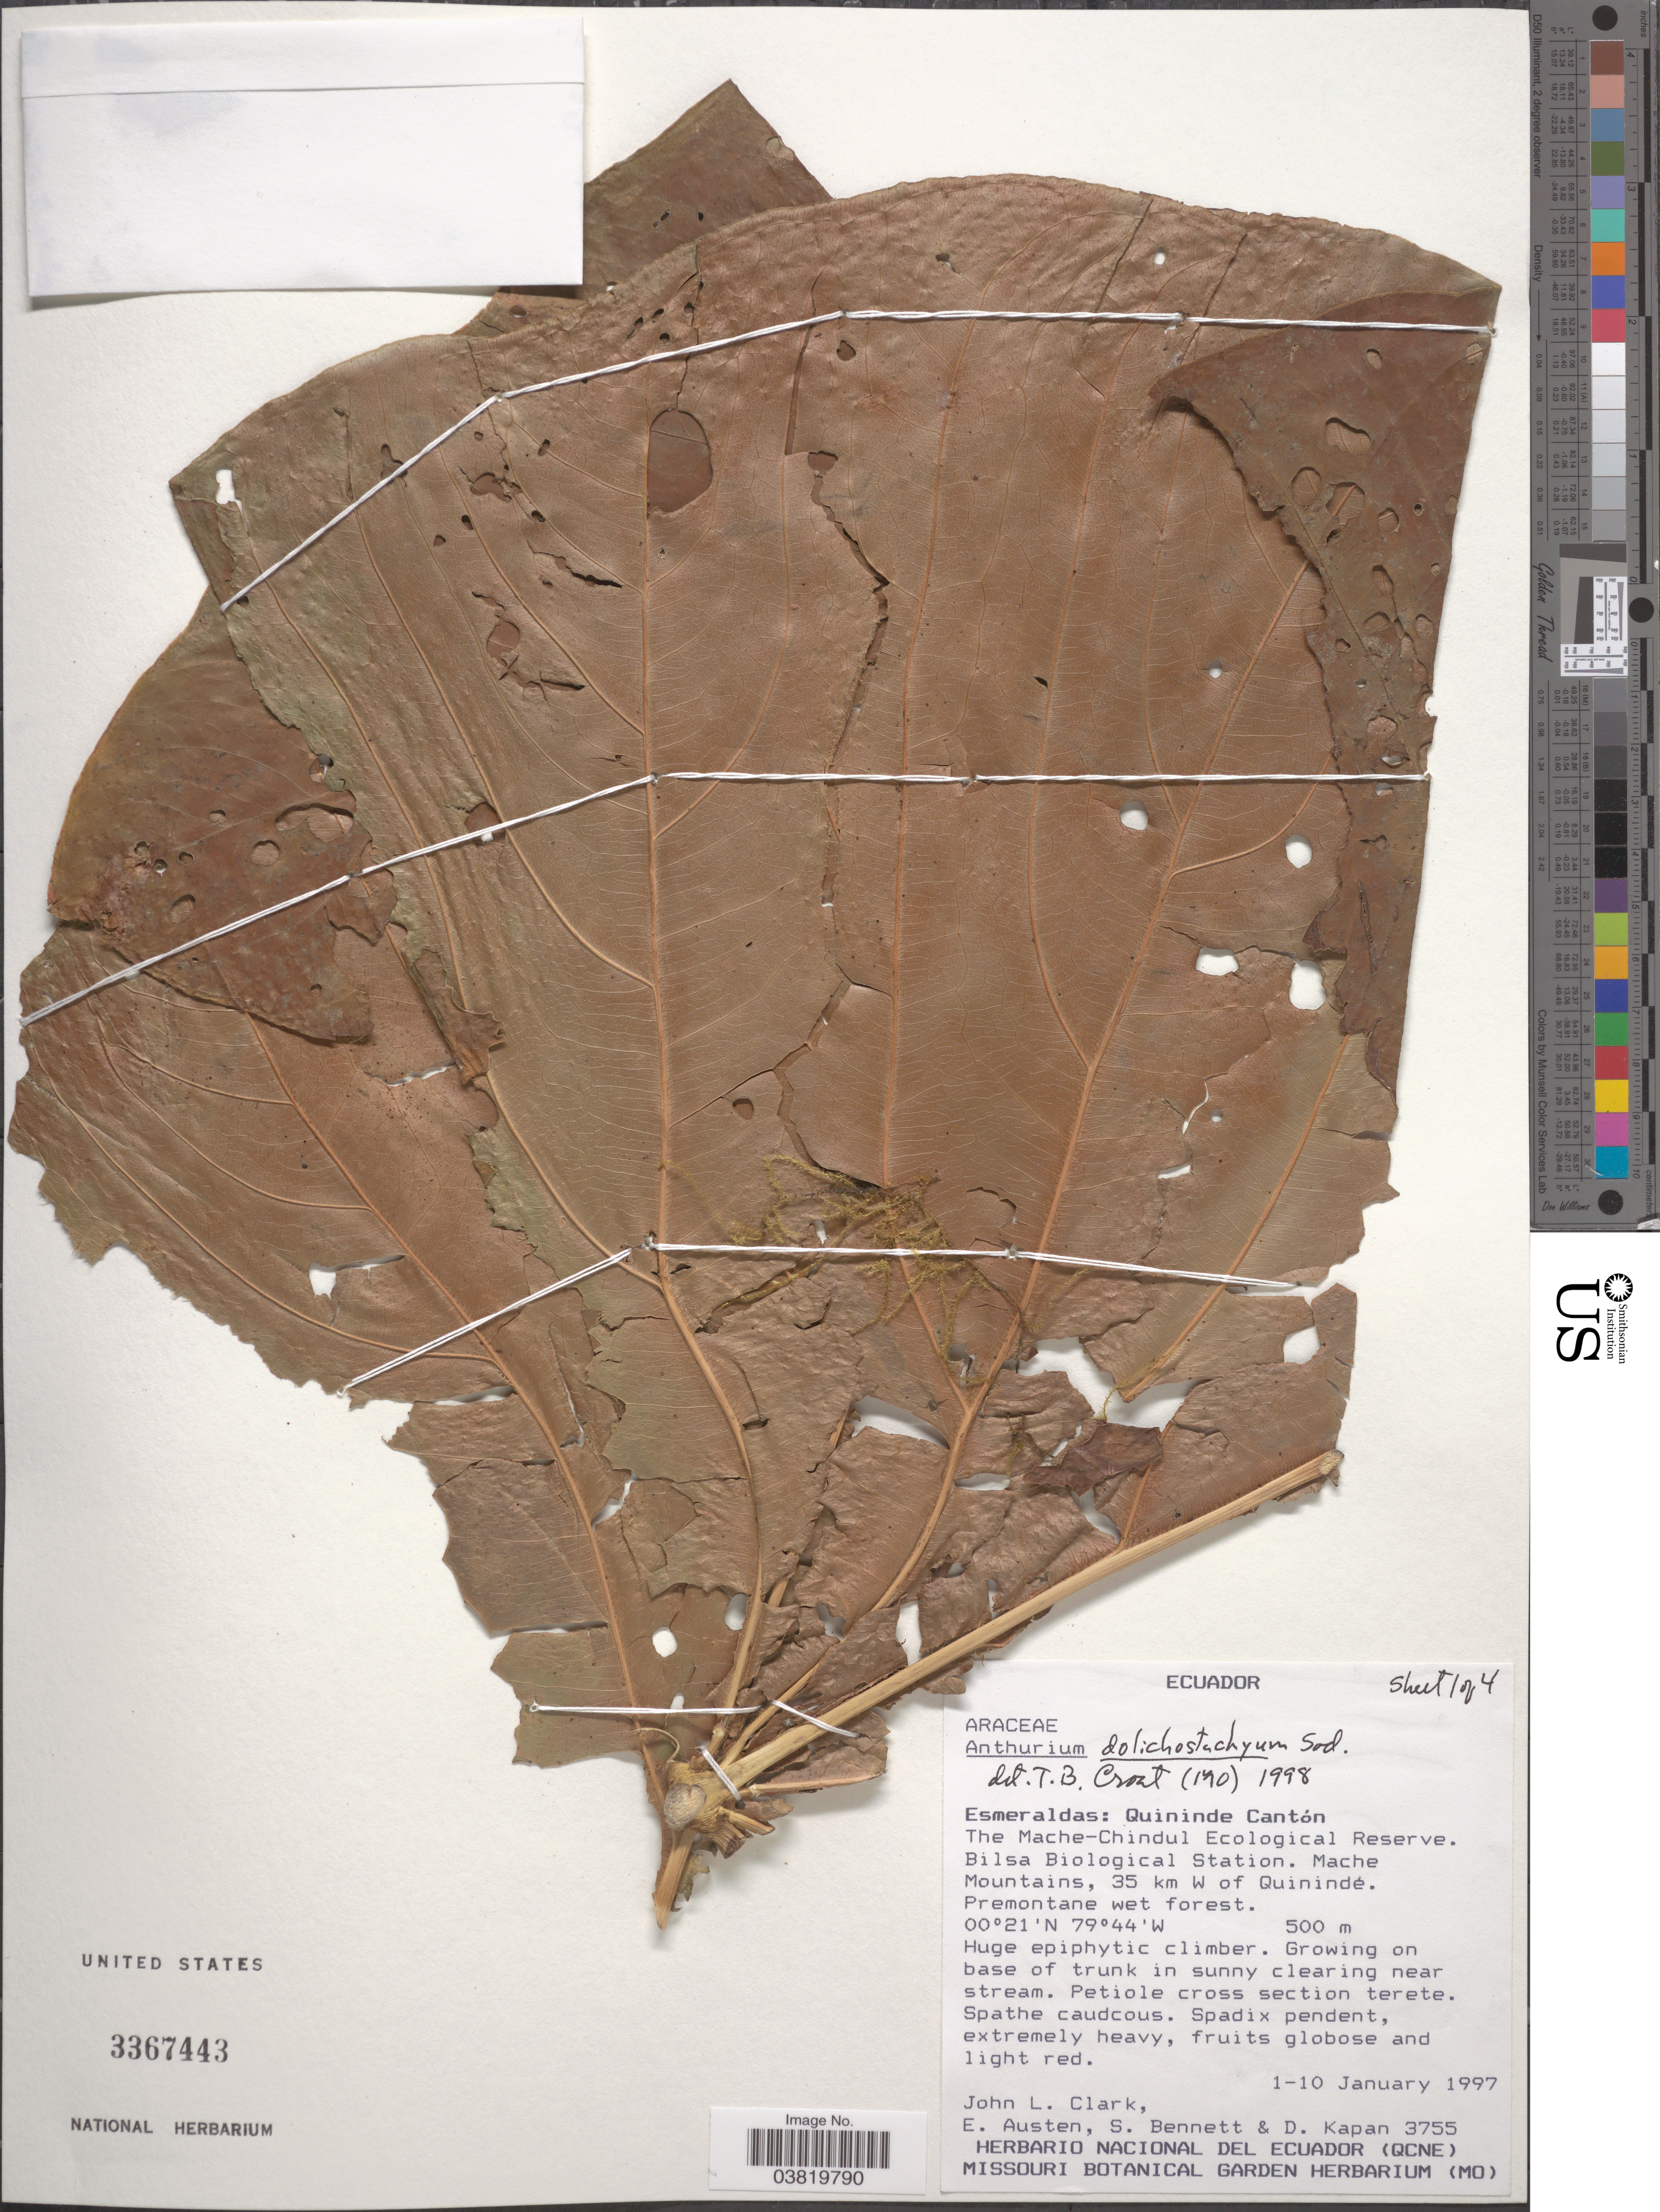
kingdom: Plantae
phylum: Tracheophyta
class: Liliopsida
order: Alismatales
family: Araceae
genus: Anthurium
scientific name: Anthurium dolicostachyum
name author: Sodiro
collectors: J. L. Clark, E. Austen, S. Bennett & D. Kapan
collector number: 3755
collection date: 1997-01-01/1997-01-10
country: Ecuador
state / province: Esmeraldas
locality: Quininde Cantón. The Mache-Chindul Ecological Reserve. Bilsa Biological Station. Mache Mountains, 35 km W of Quinindé.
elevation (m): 500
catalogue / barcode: US 367443